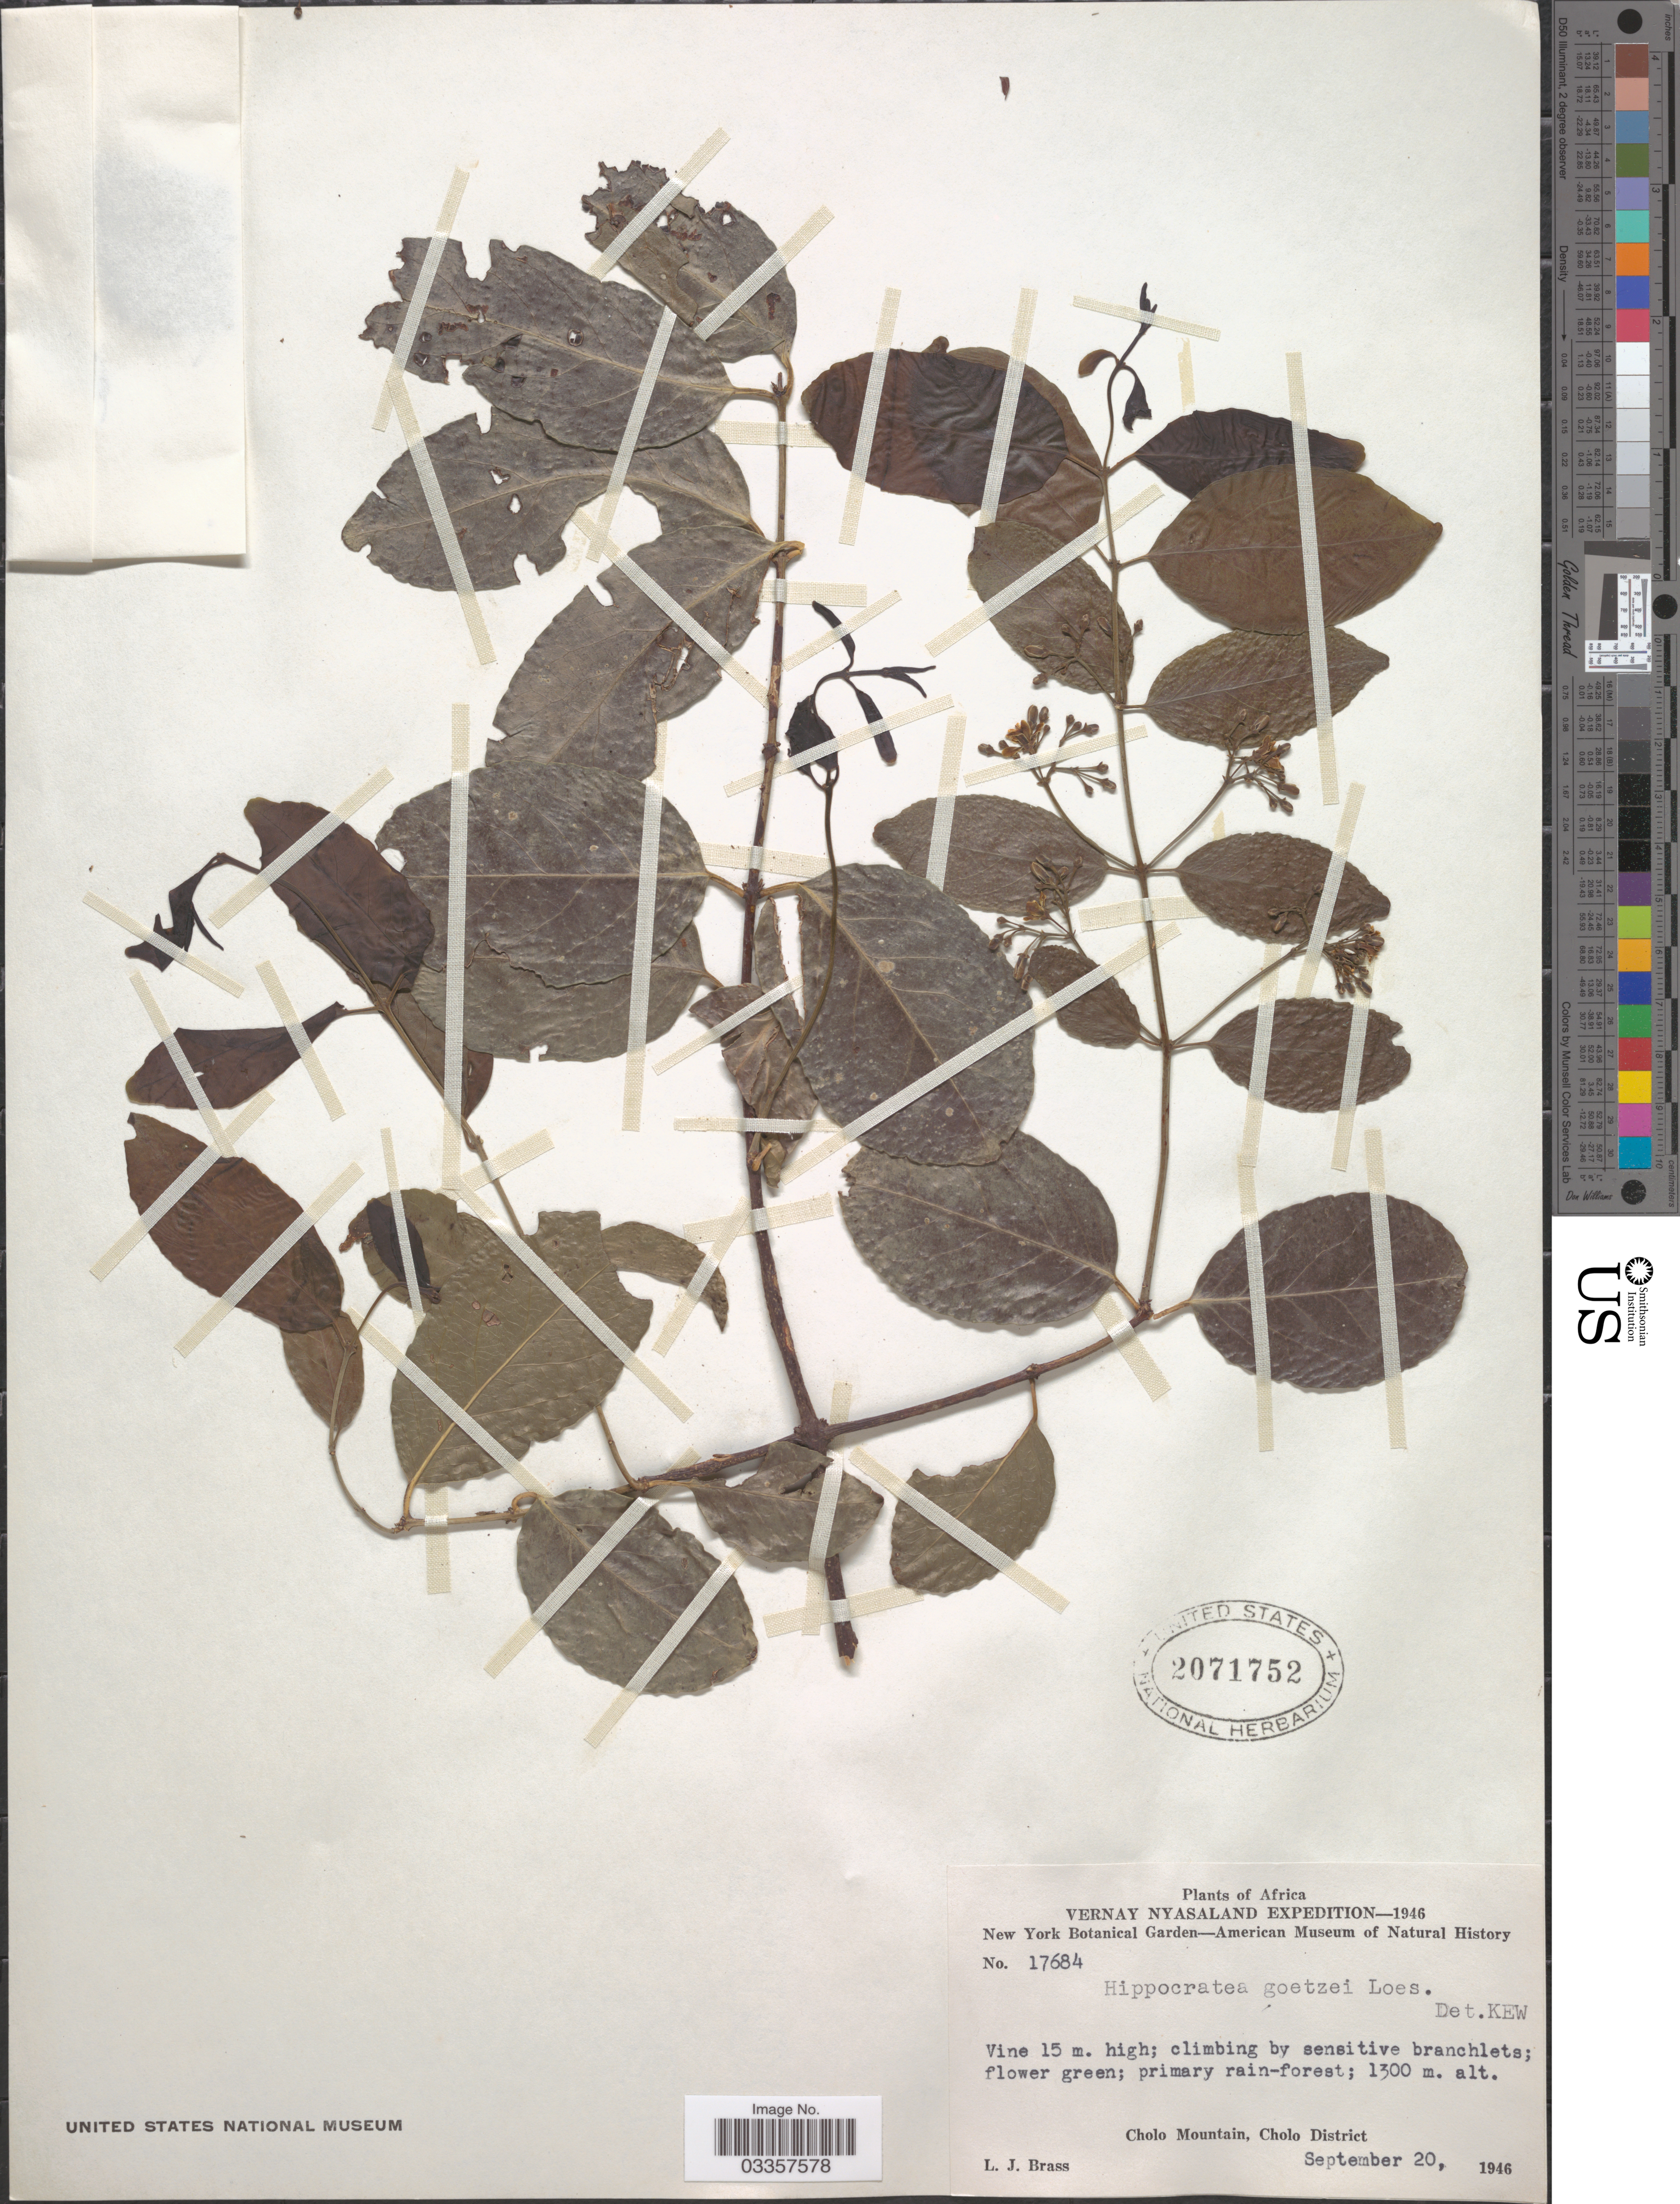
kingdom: Plantae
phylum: Tracheophyta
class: Magnoliopsida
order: Celastrales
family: Celastraceae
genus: Pristimera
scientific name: Pristimera goetzei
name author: (Loes.) R.H. Archer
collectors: L. J. Brass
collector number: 17684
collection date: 1946-09-20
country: Malawi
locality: Vernay Nyasaland. Cholo Mountain, Cholo District.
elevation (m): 1300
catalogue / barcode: US 2071752